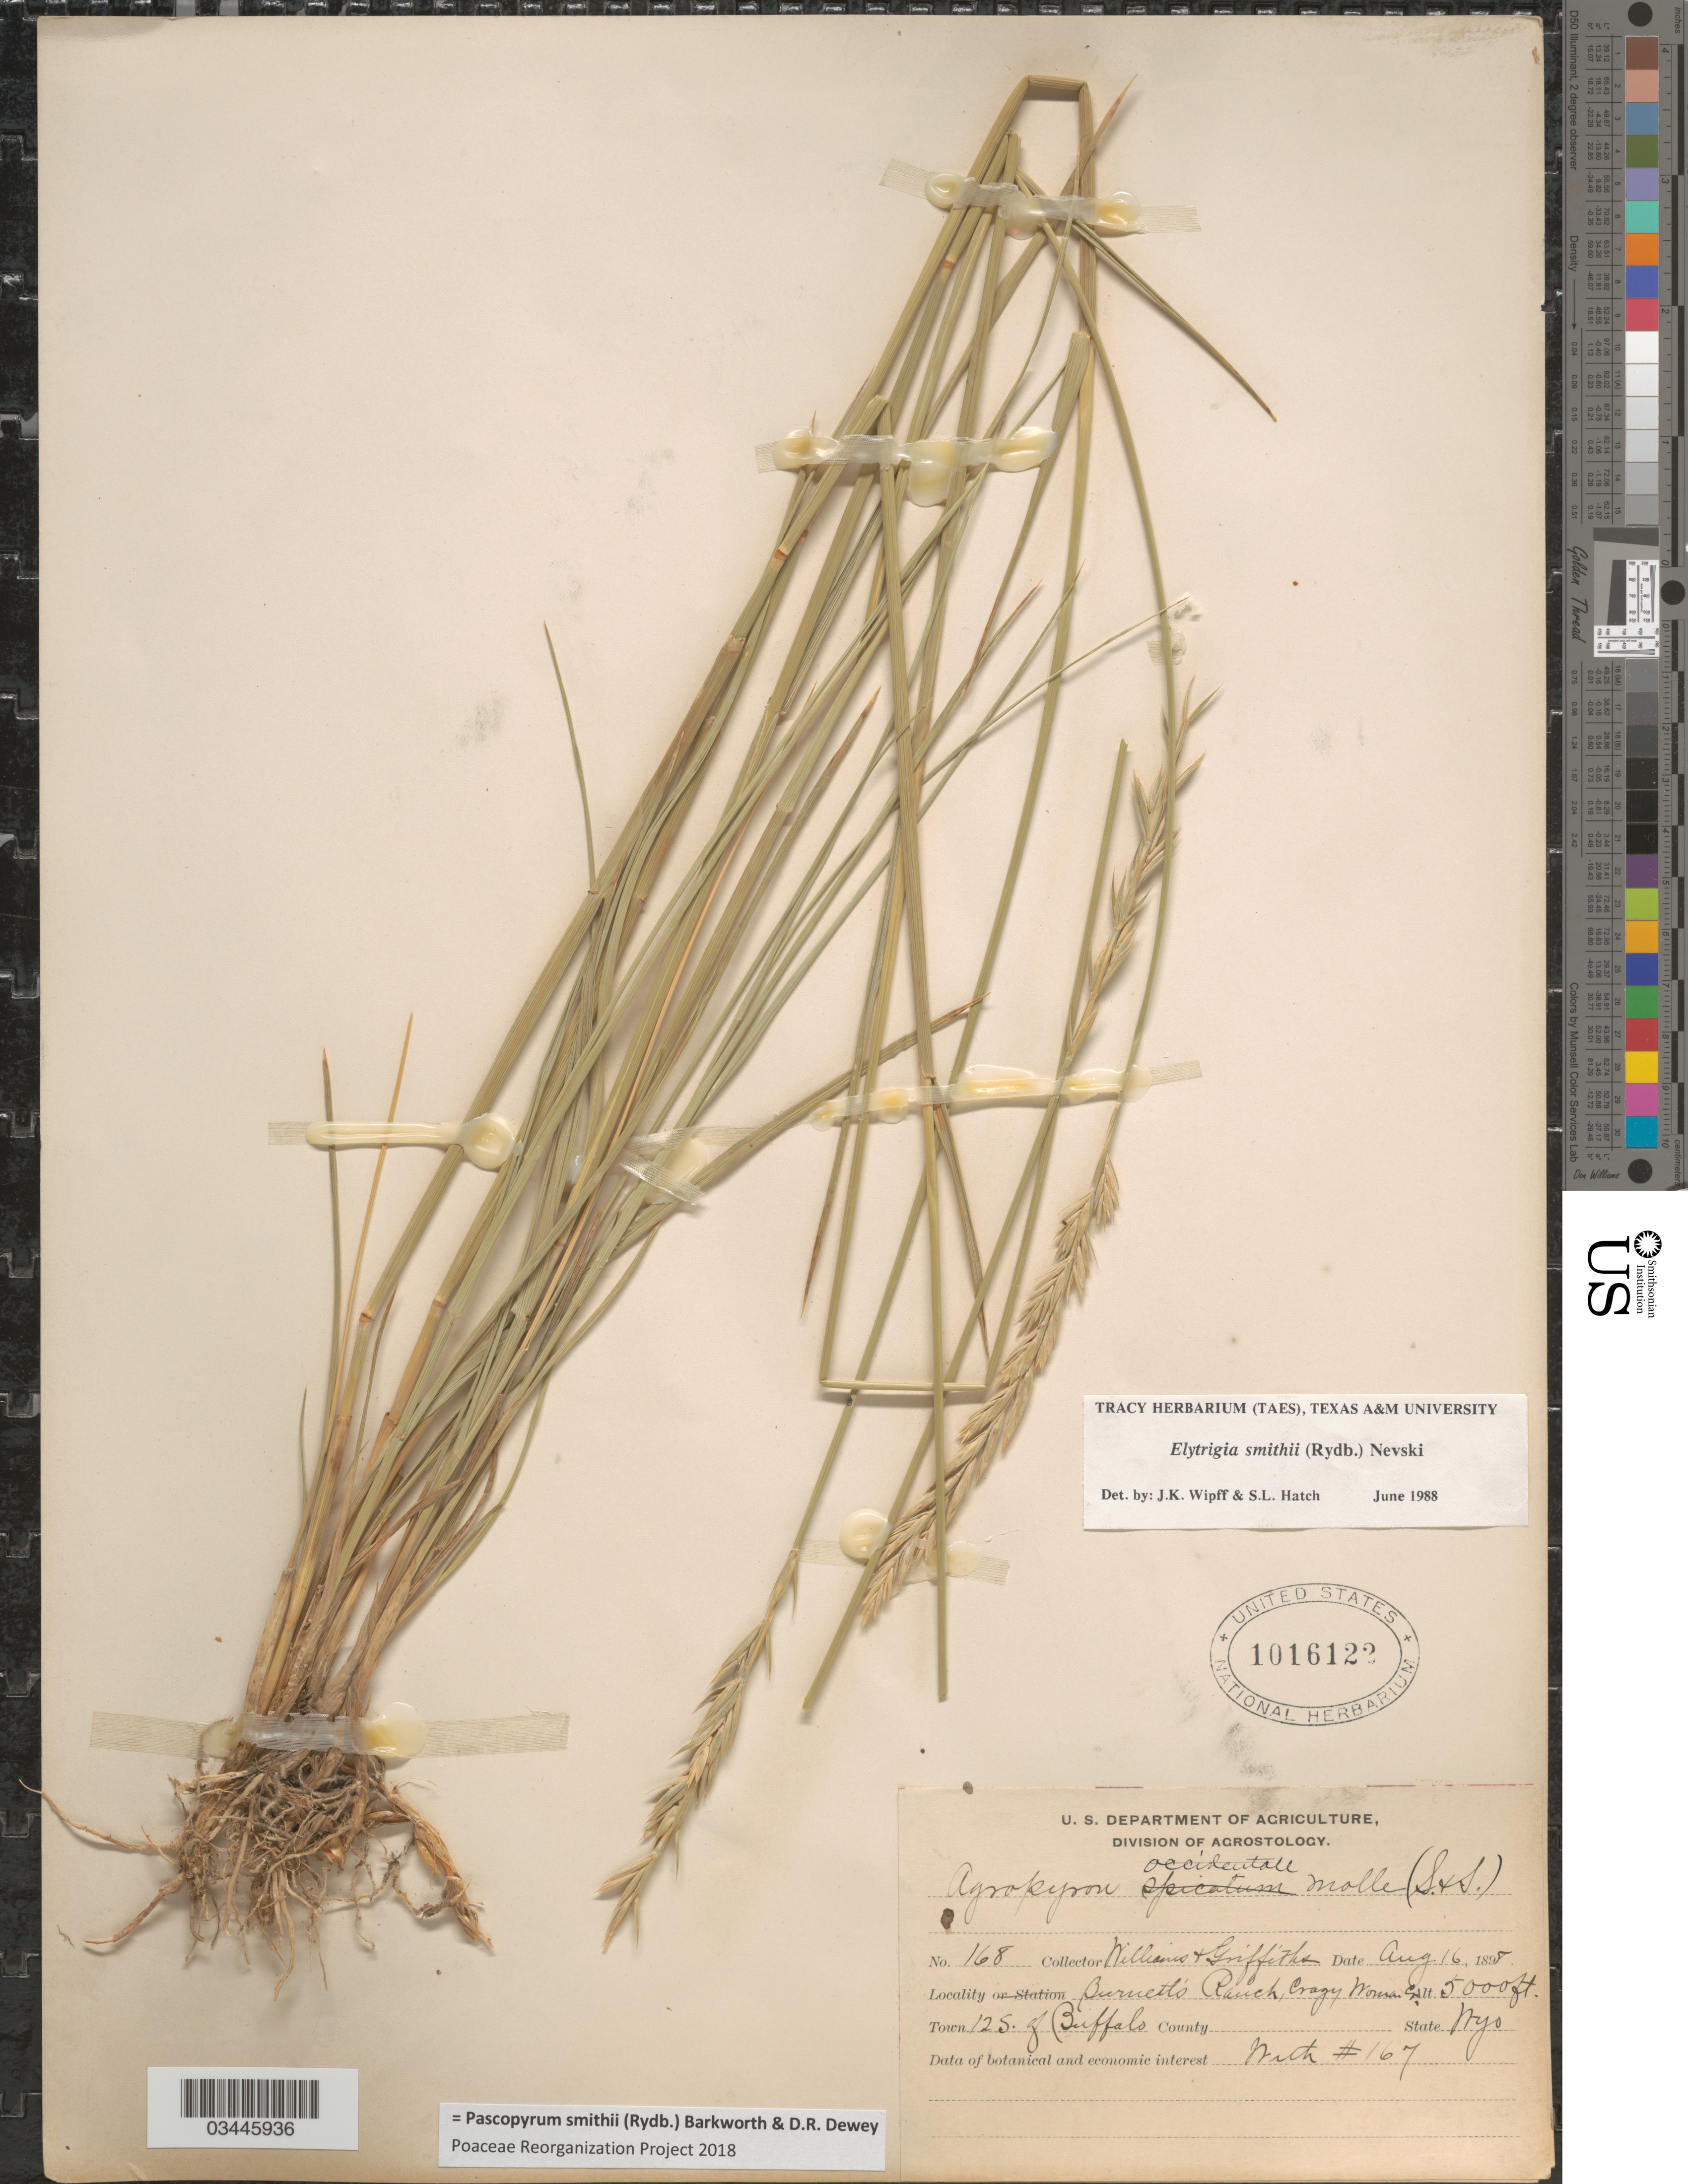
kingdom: Plantae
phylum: Tracheophyta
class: Liliopsida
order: Poales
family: Poaceae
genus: Pascopyrum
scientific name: Pascopyrum smithii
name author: (Rydb.) Barkworth & Dewey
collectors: -- Williams & -- Griffiths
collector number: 168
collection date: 1898-08-16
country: United States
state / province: Wyoming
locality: Burnett's Ranch, Crazy Woman Cr. Town 12 S. of Buffalo.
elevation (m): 1524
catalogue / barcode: US 1016122